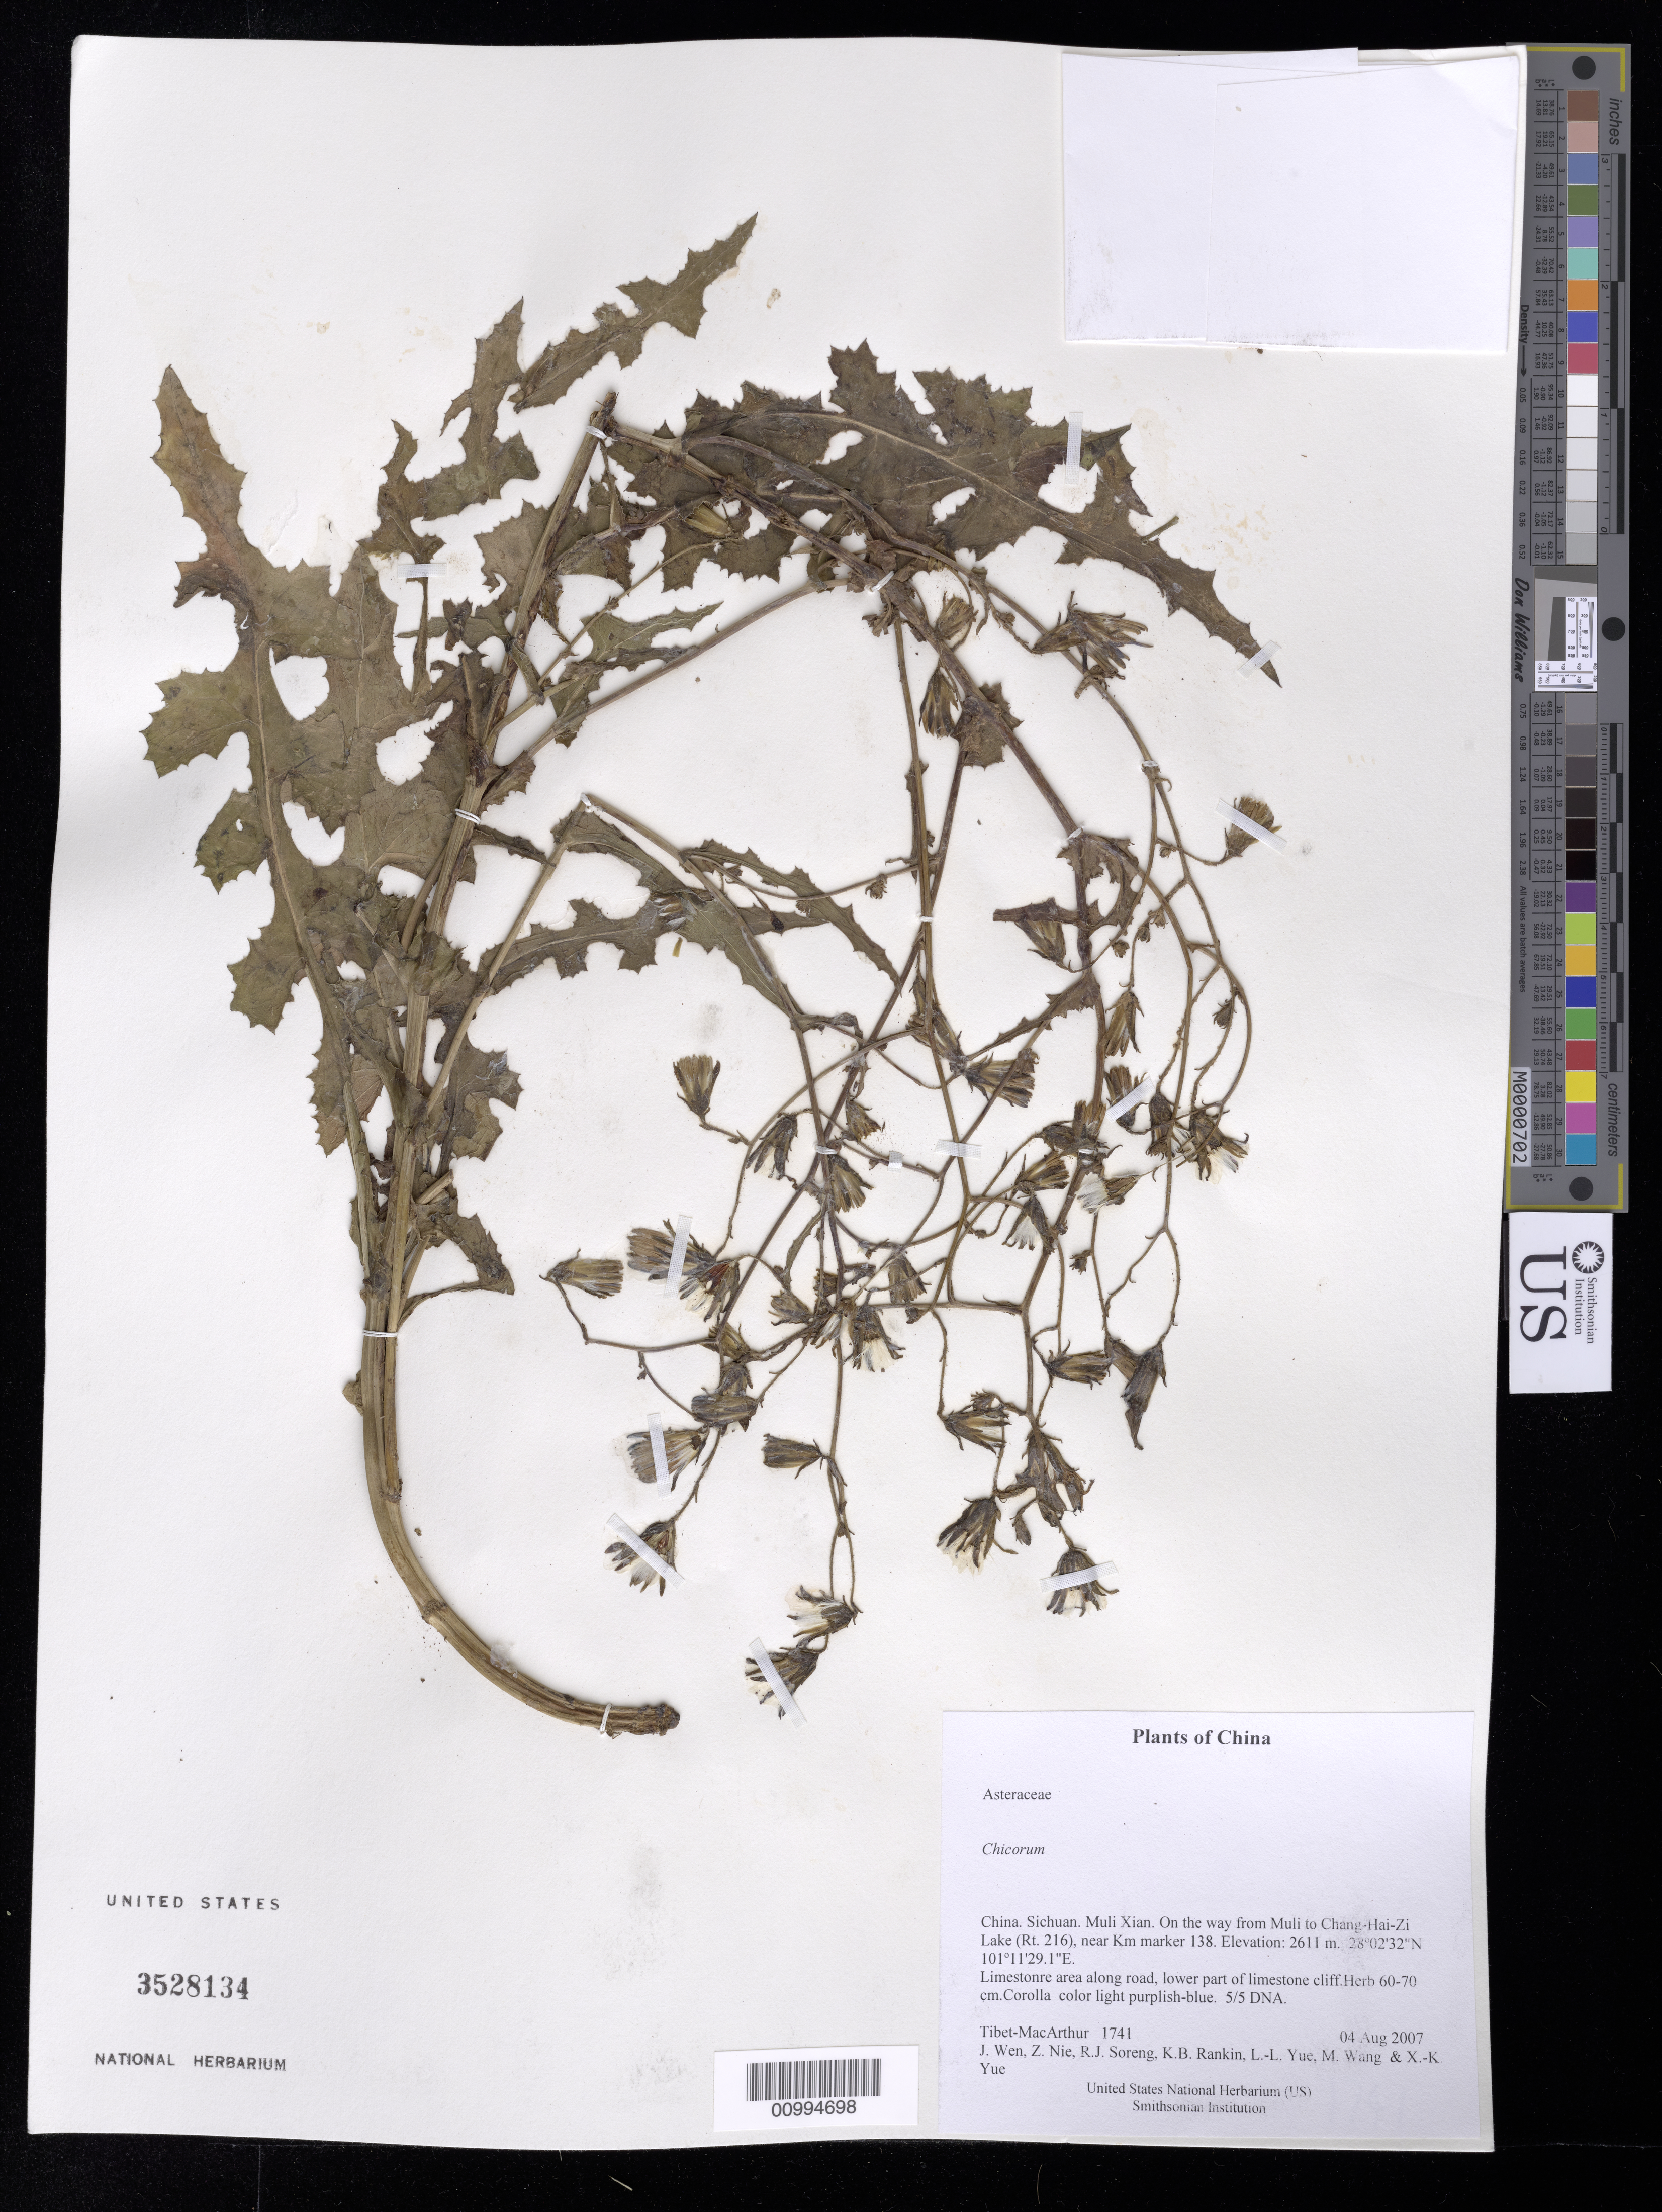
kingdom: Plantae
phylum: Tracheophyta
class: Magnoliopsida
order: Asterales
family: Asteraceae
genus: Cichorium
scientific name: Cichorium sp.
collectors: Tibet-MacArthur, J. Wen, Z. Nie, R. J. Soreng, K. Rankin, L. Yue, M. Wang & X. Yue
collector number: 1741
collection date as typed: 04 Aug 2007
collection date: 2007-08-04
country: China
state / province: Sichuan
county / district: Muli Xian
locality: On the way from Muli to Chang-Hai-Zi Lake (Rt. 216), near Km marker 138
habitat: Limestonre area along road, lower part of limestone cliff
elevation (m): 2611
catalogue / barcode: US 3528134